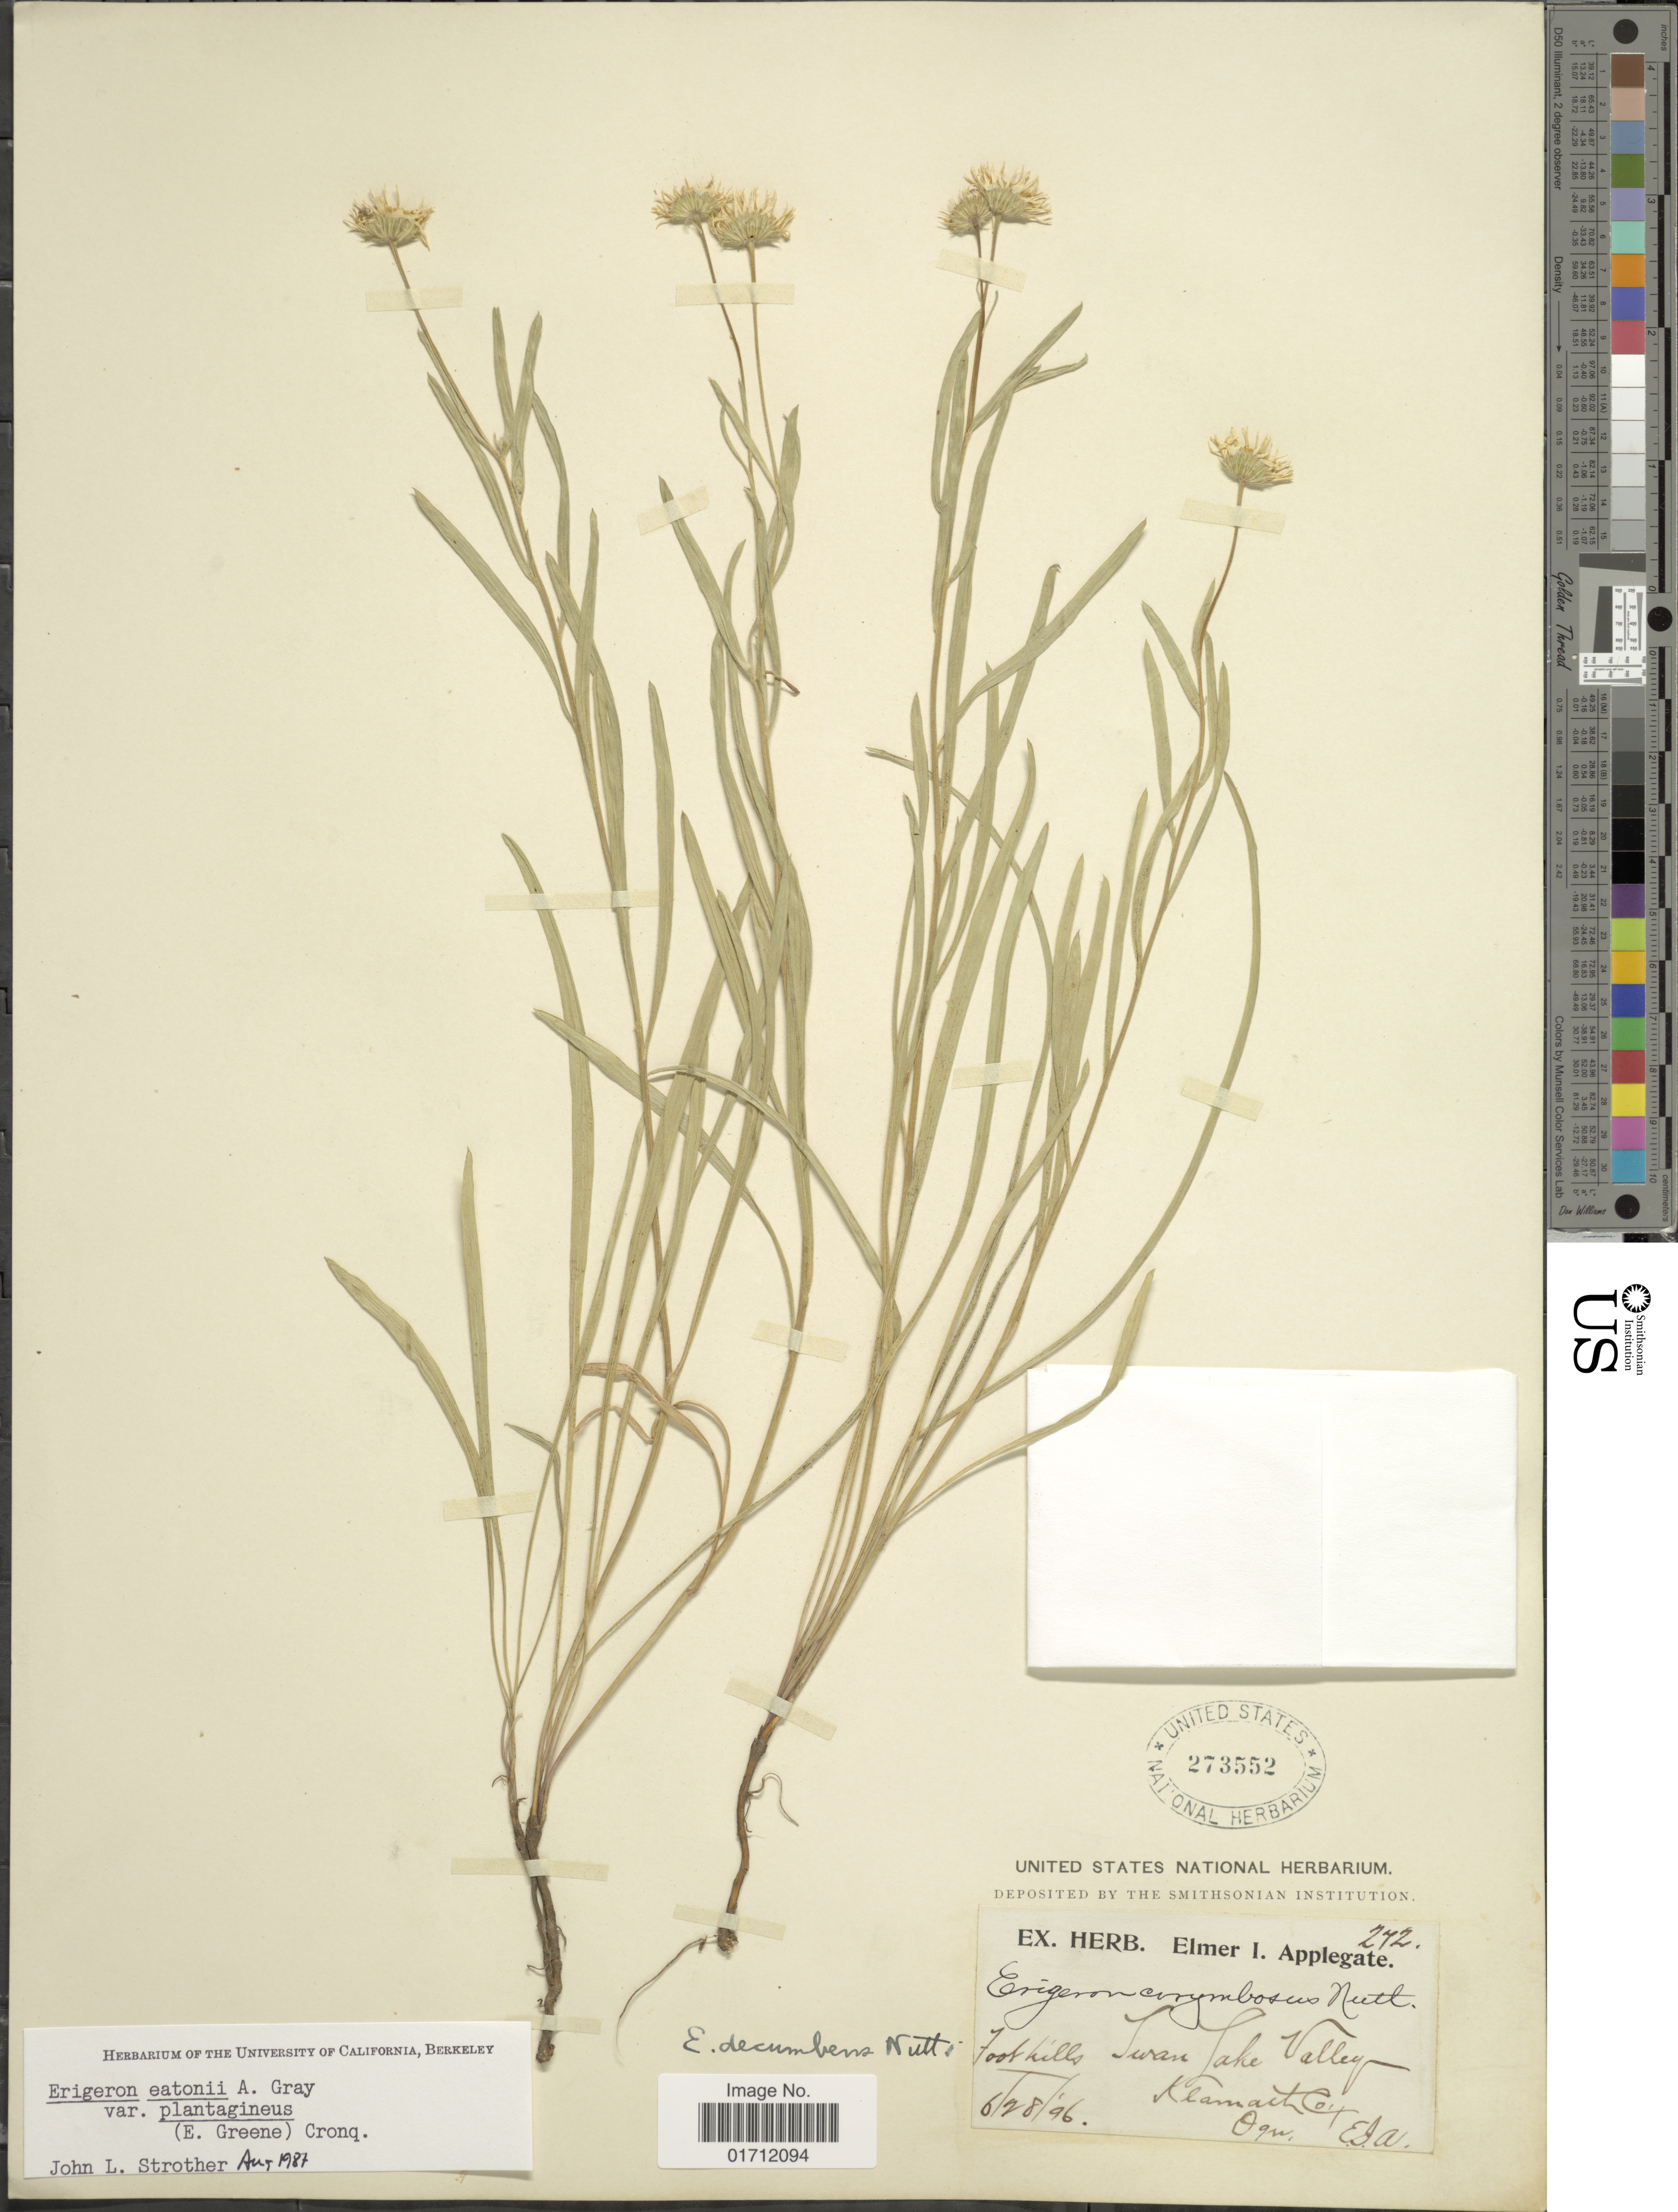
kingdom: Plantae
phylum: Tracheophyta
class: Magnoliopsida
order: Asterales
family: Asteraceae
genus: Erigeron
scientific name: Erigeron eatonii var. plantagineus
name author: (Greene) Cronq.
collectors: E. I. Applegate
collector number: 272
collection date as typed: Transcribed d/m/y: 28/6/96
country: United States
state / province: Oregon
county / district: Klamath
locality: Swan Lake Valley, Klamath Co.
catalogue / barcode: US 273552